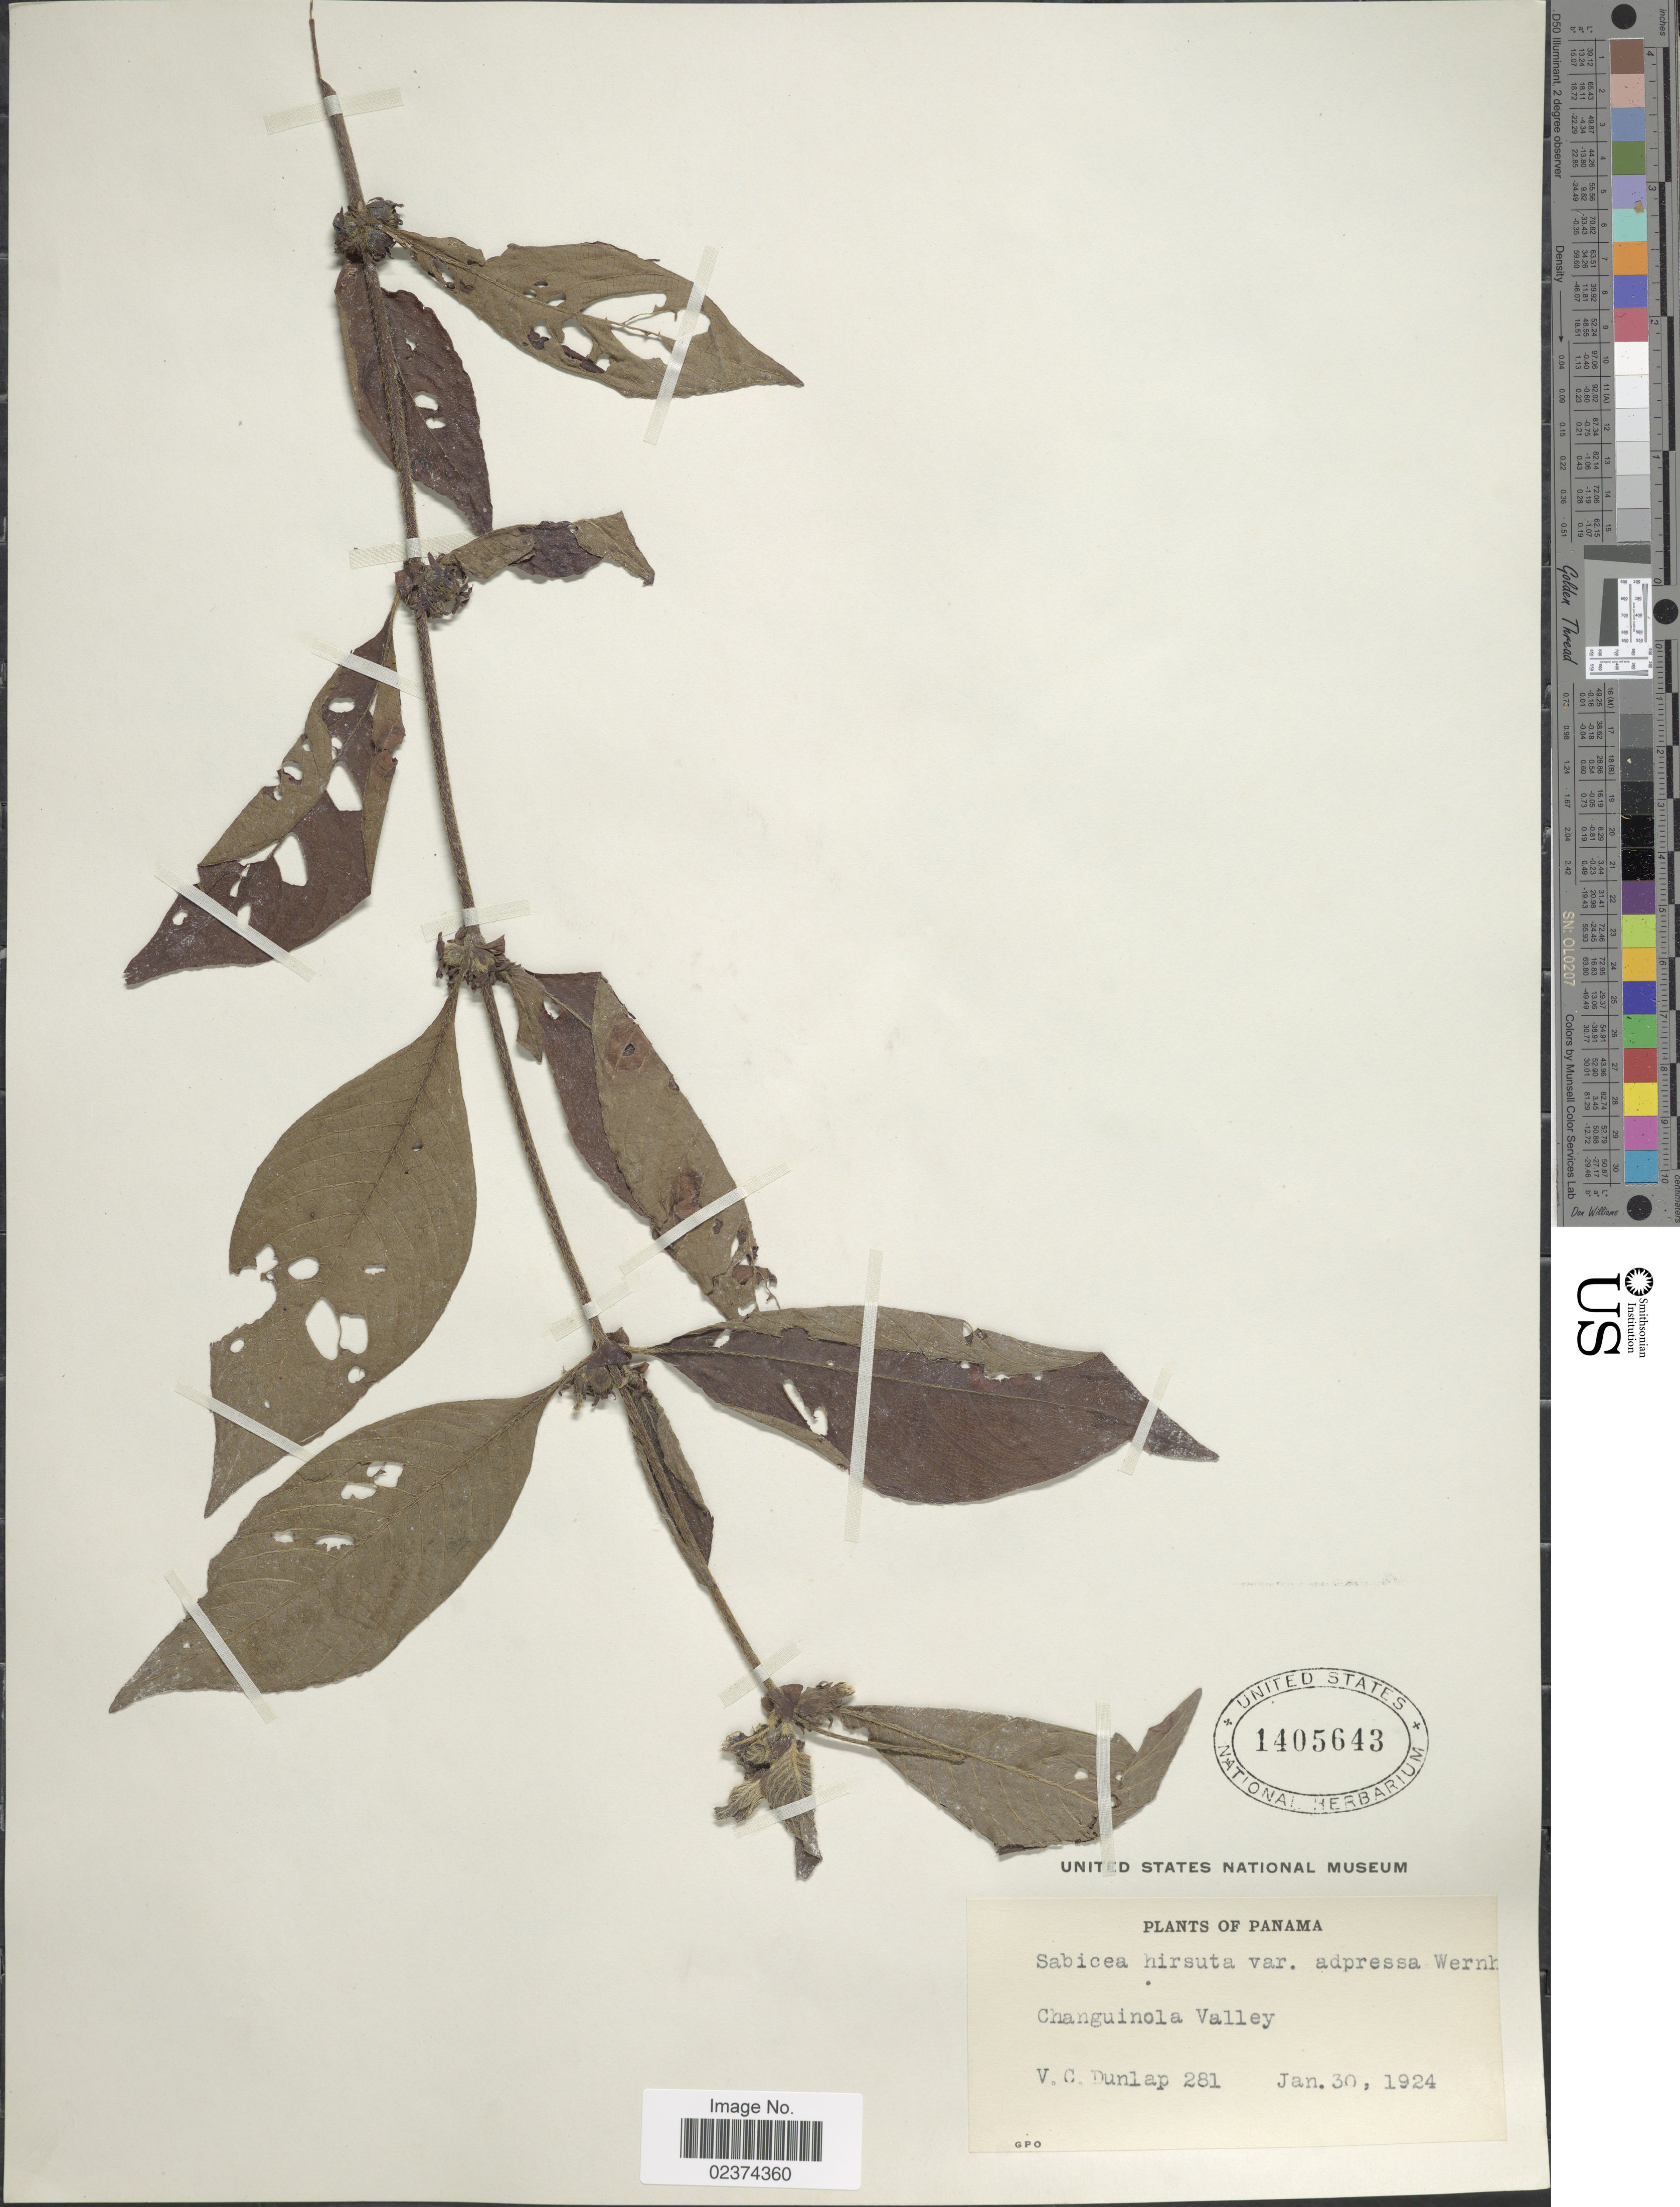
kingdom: Plantae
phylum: Tracheophyta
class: Magnoliopsida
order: Gentianales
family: Rubiaceae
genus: Sabicea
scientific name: Sabicea hirsuta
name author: Kunth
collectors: V. C. Dunlap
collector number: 281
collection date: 1924-01-30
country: Panama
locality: Changuinola Valley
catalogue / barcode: US 1405643